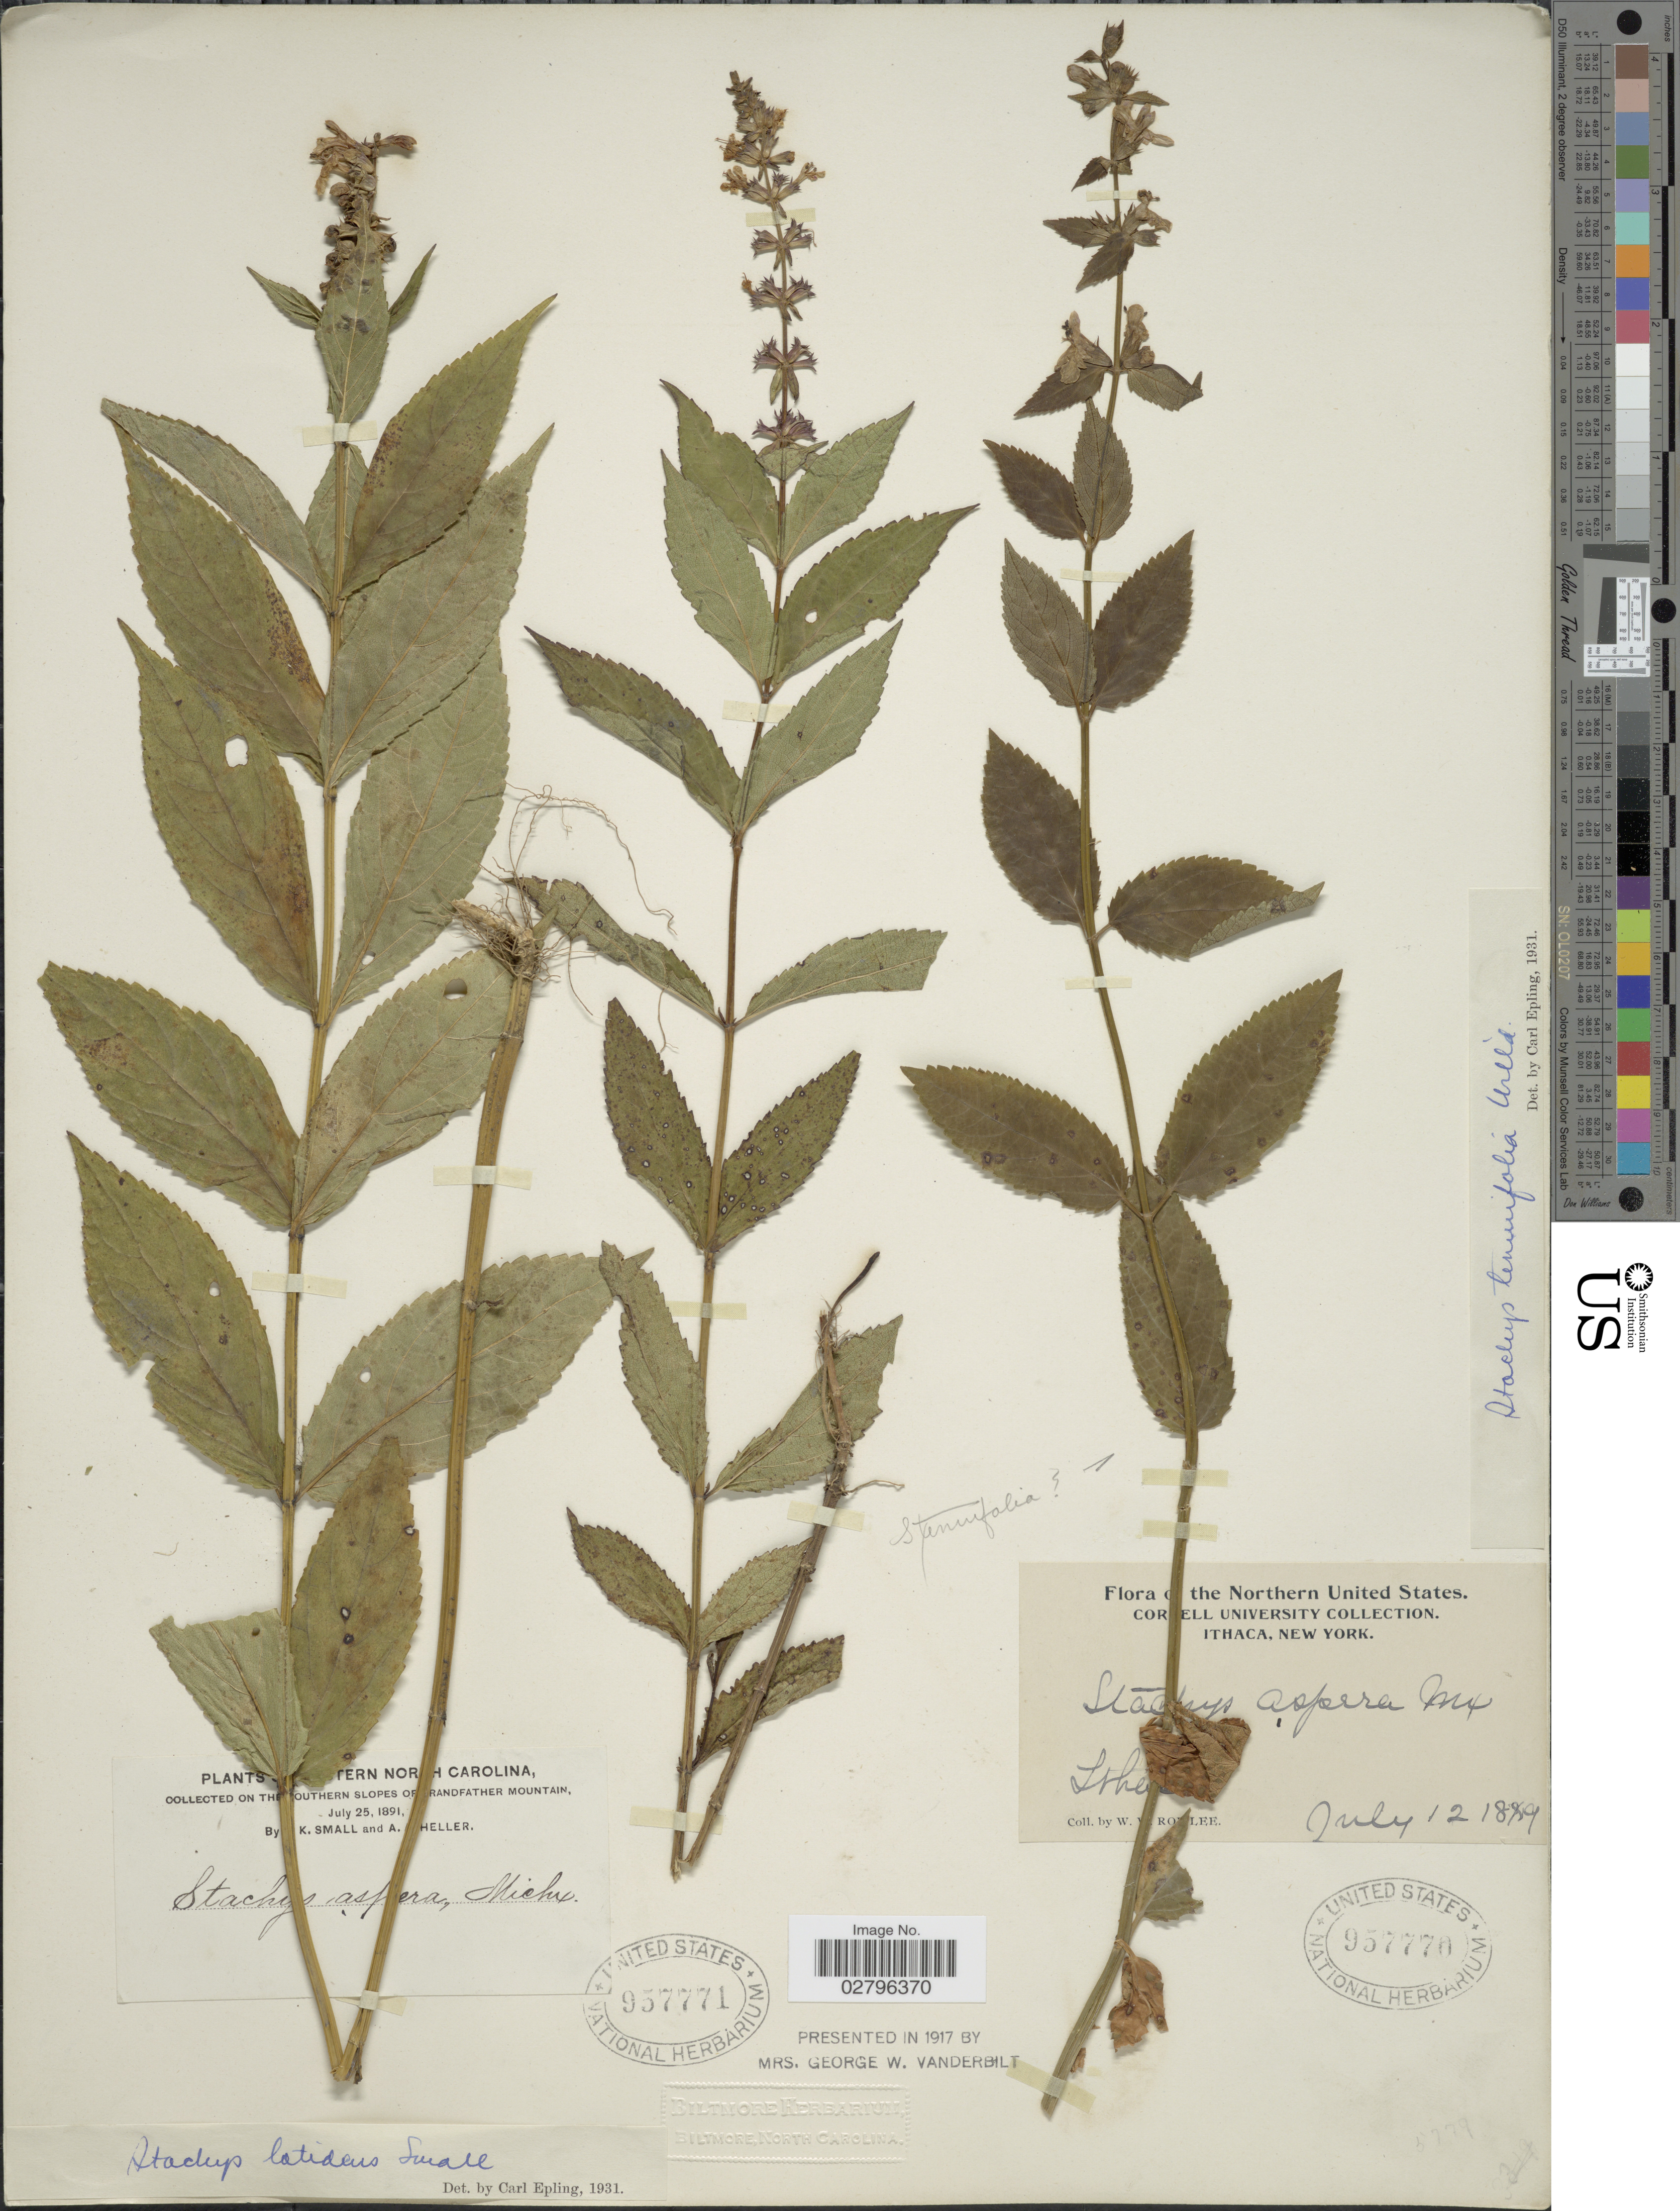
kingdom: Plantae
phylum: Tracheophyta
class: Magnoliopsida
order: Lamiales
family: Lamiaceae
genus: Stachys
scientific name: Stachys latidens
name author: Small in Britton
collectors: J. K. Small & A. A. Heller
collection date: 1891-07-25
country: United States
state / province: North Carolina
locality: On the southern slopes of Grandfather Mountain.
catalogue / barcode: US 957771